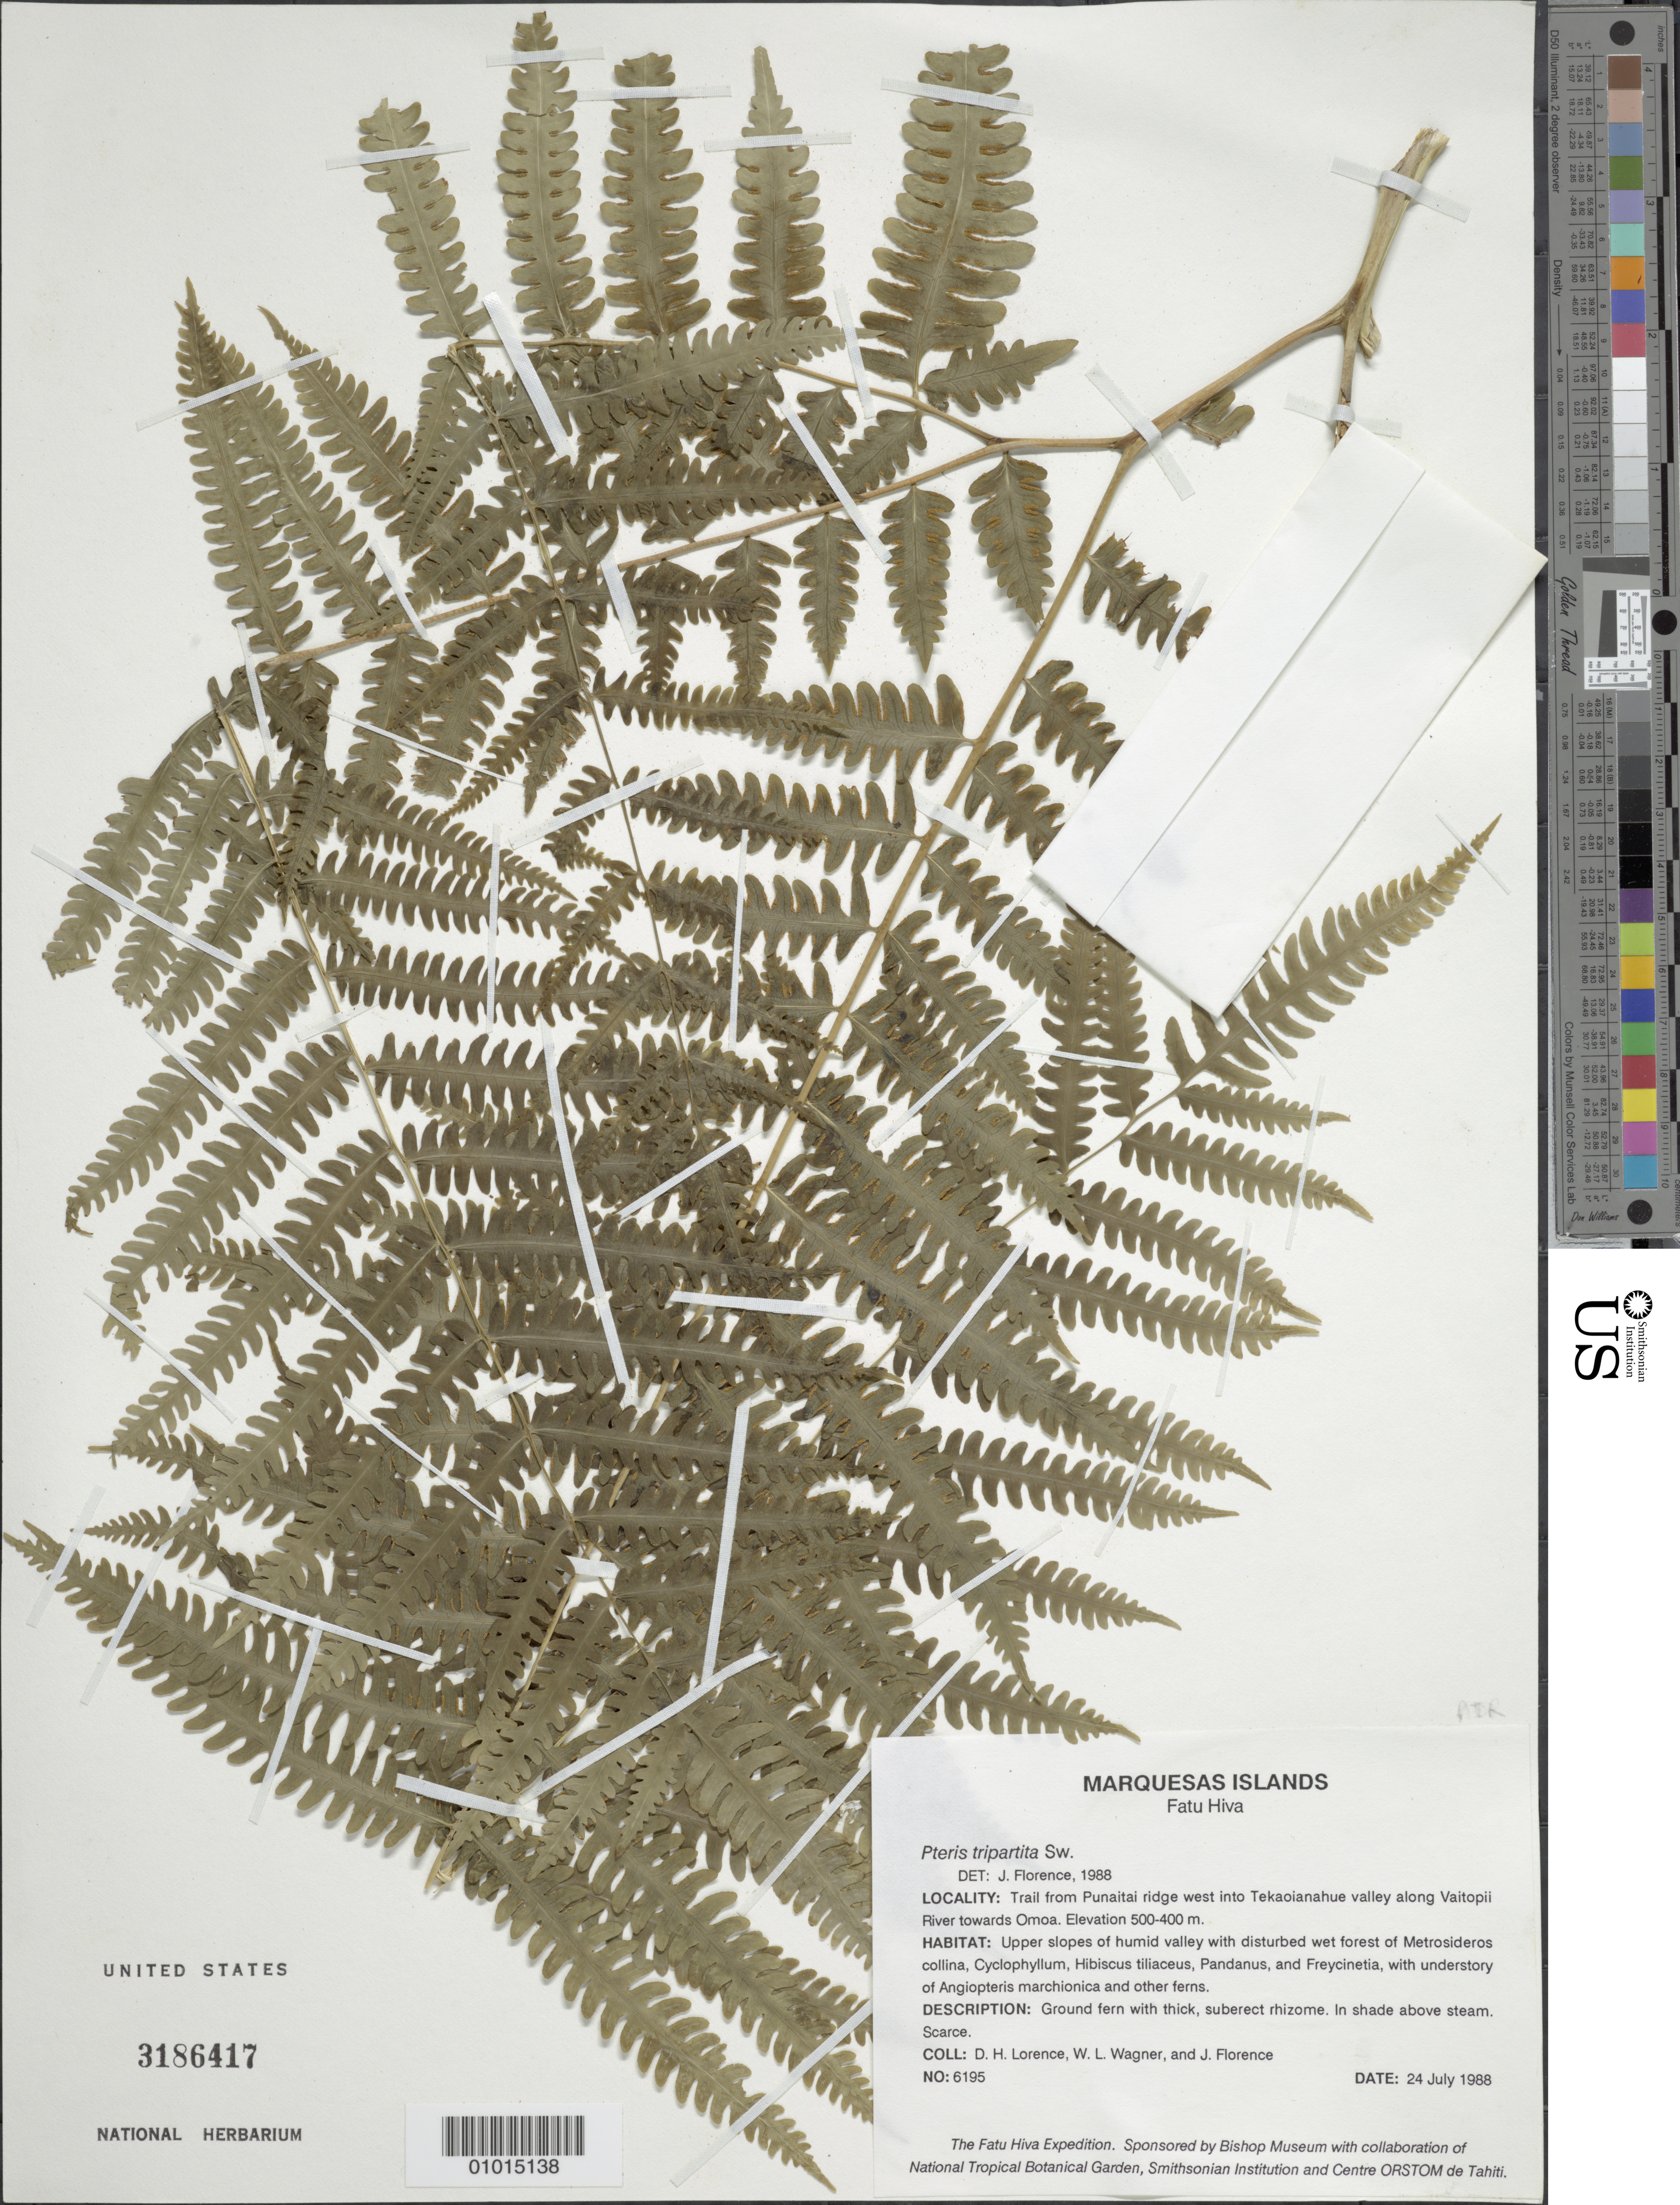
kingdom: Plantae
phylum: Tracheophyta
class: Polypodiopsida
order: Polypodiales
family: Pteridaceae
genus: Pteris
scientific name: Pteris tripartita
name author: Sw.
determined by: Wood, Kenneth R.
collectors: D. Lorence, W. L. Wagner & J. Florence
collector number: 6195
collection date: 1988-07-24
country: French Polynesia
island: Fatu Hiva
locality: Trail from Punaitai ridge W into Tekaoianahue Valley along Vaitopii River towards 'Omo'a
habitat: Upper slopes of humid valley with disturbed wet forest. In shade above steam. Scarce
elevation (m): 400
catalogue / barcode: US 3186417